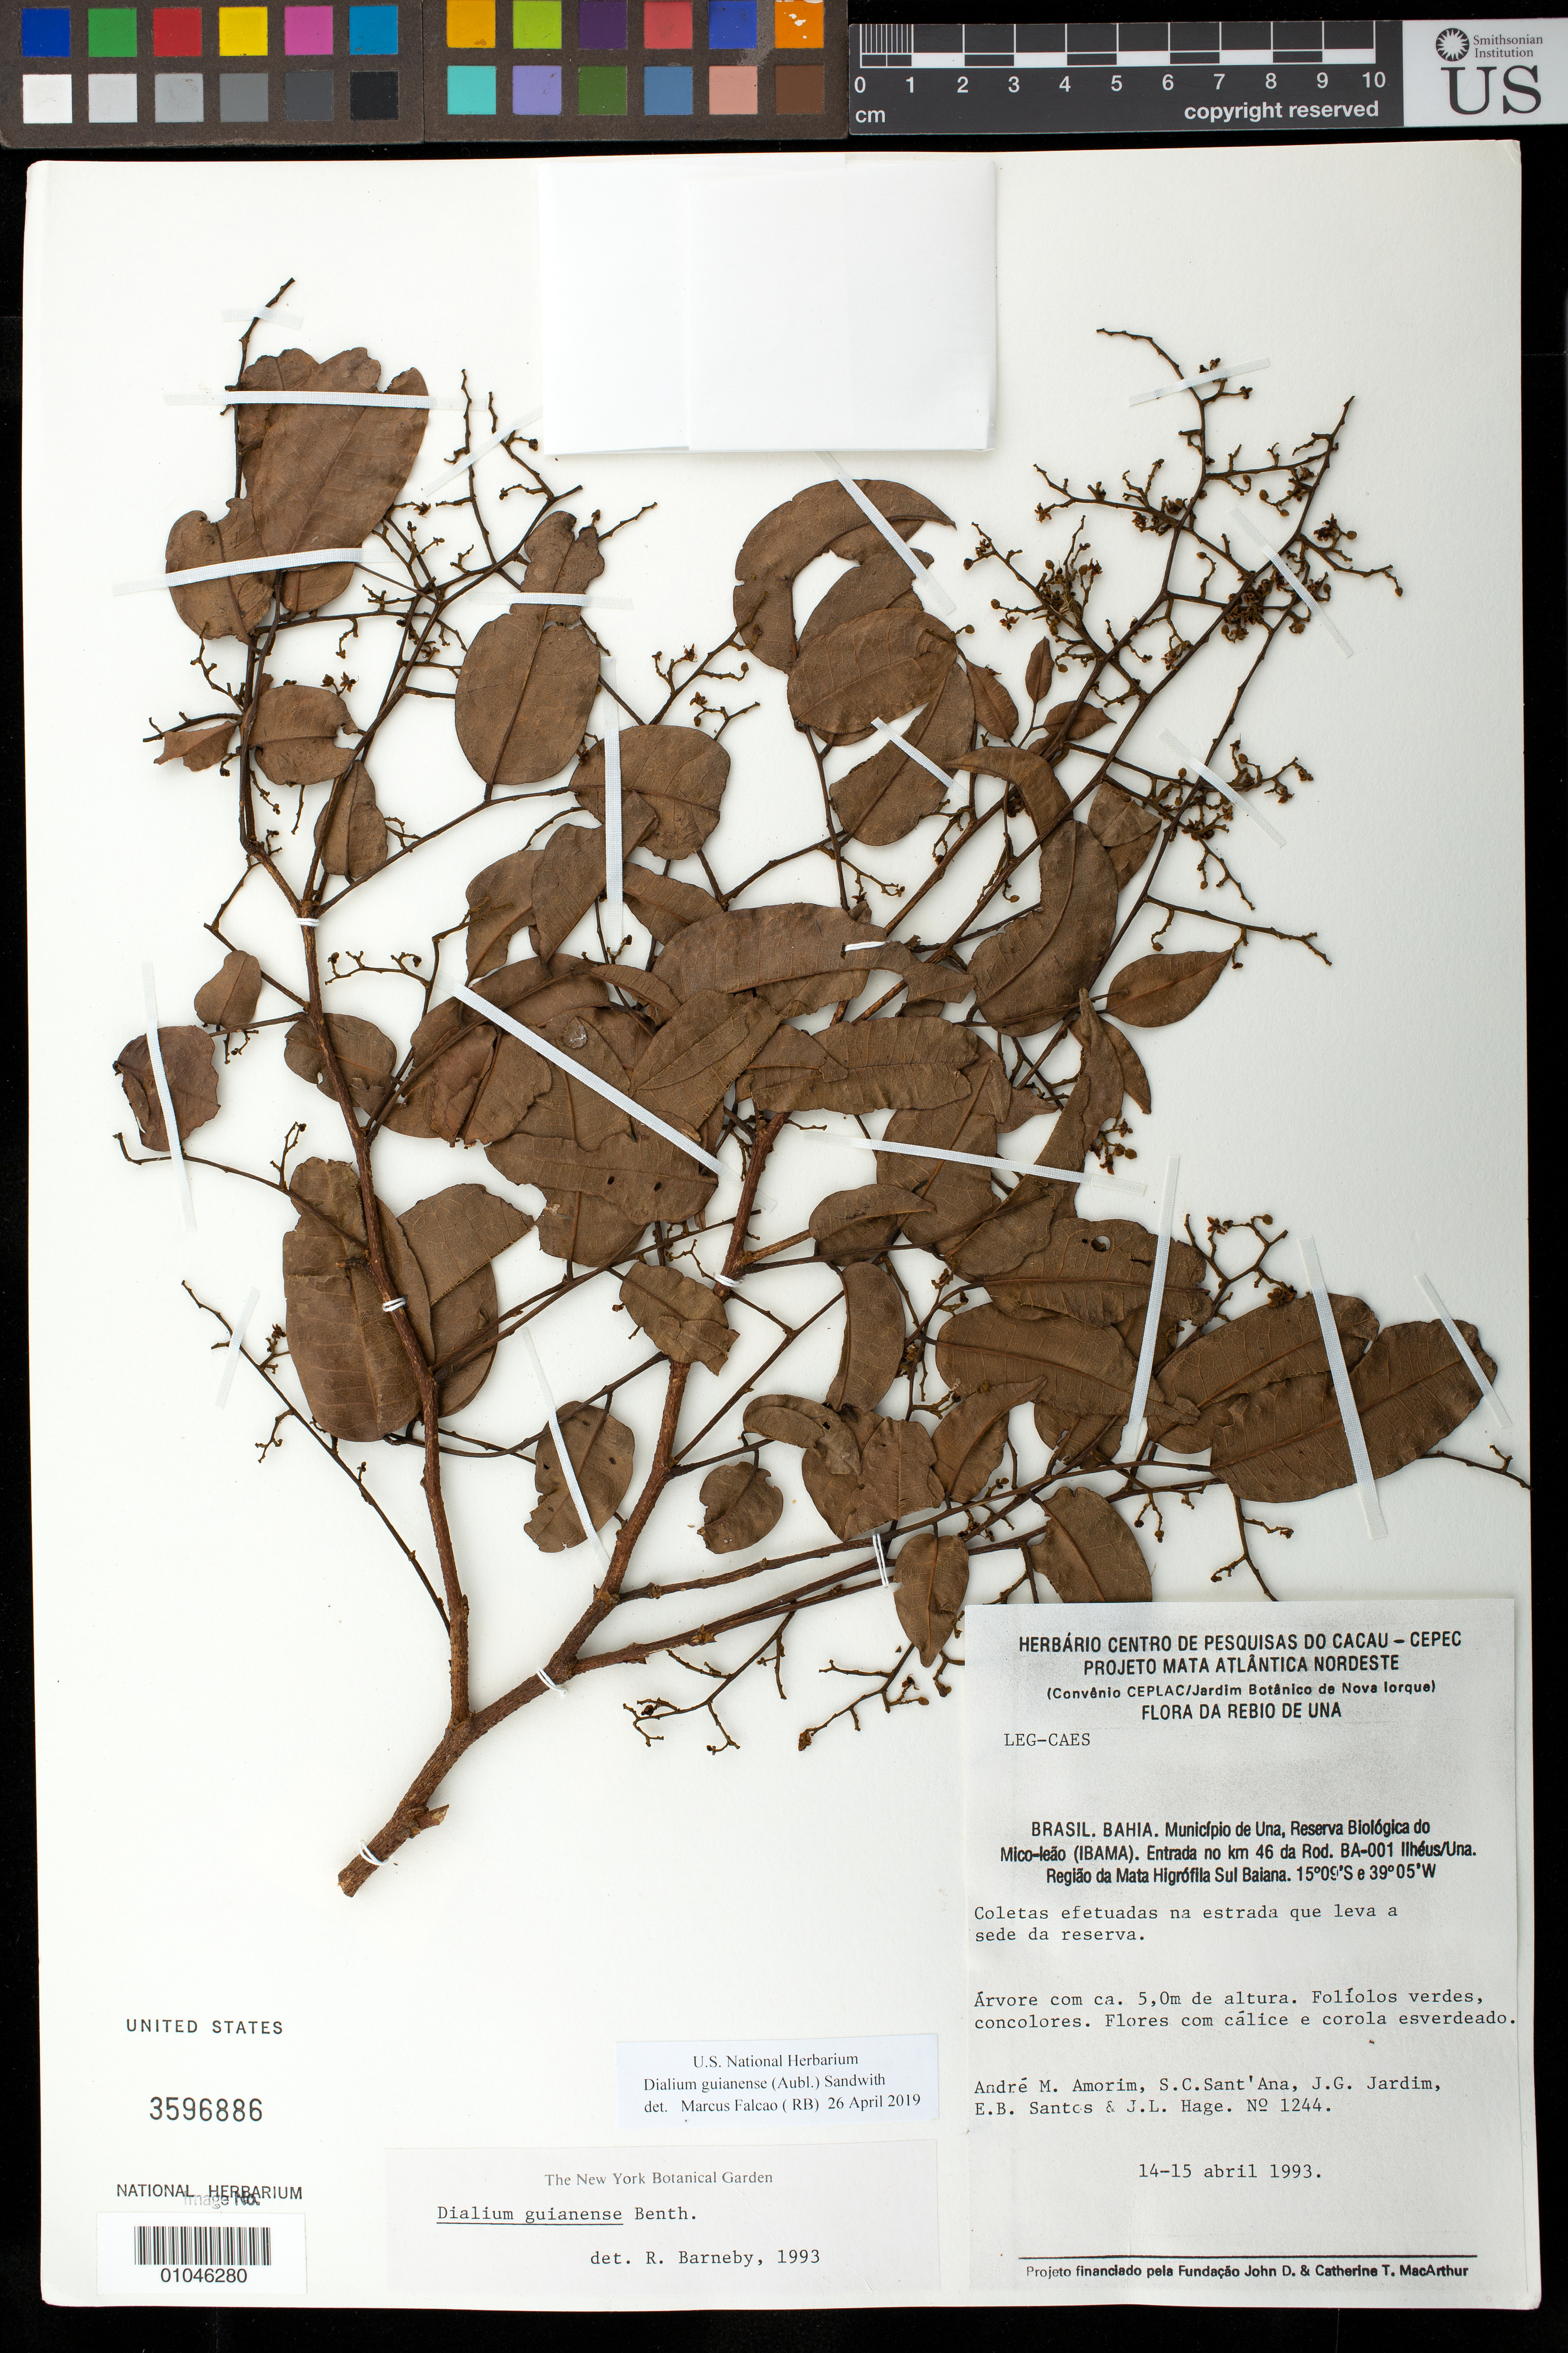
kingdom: Plantae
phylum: Tracheophyta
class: Magnoliopsida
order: Fabales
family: Fabaceae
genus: Dialium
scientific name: Dialium guianense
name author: (Aubl.) Sandwith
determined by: Falcão, Marcus J.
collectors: A. M. Amorim, S. C. Sant'Ana, J. G. Járdim, E. B. Santos & J. L. Hage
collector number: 1244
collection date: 1993-04-14/1993-04-15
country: Brazil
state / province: Bahia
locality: Entrada no km 46 da Rod. BA-001 Ilheus/Una, Reserva Biologica do Mico-Ieao (IBAMA), Municipio de Una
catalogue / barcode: US 3596886